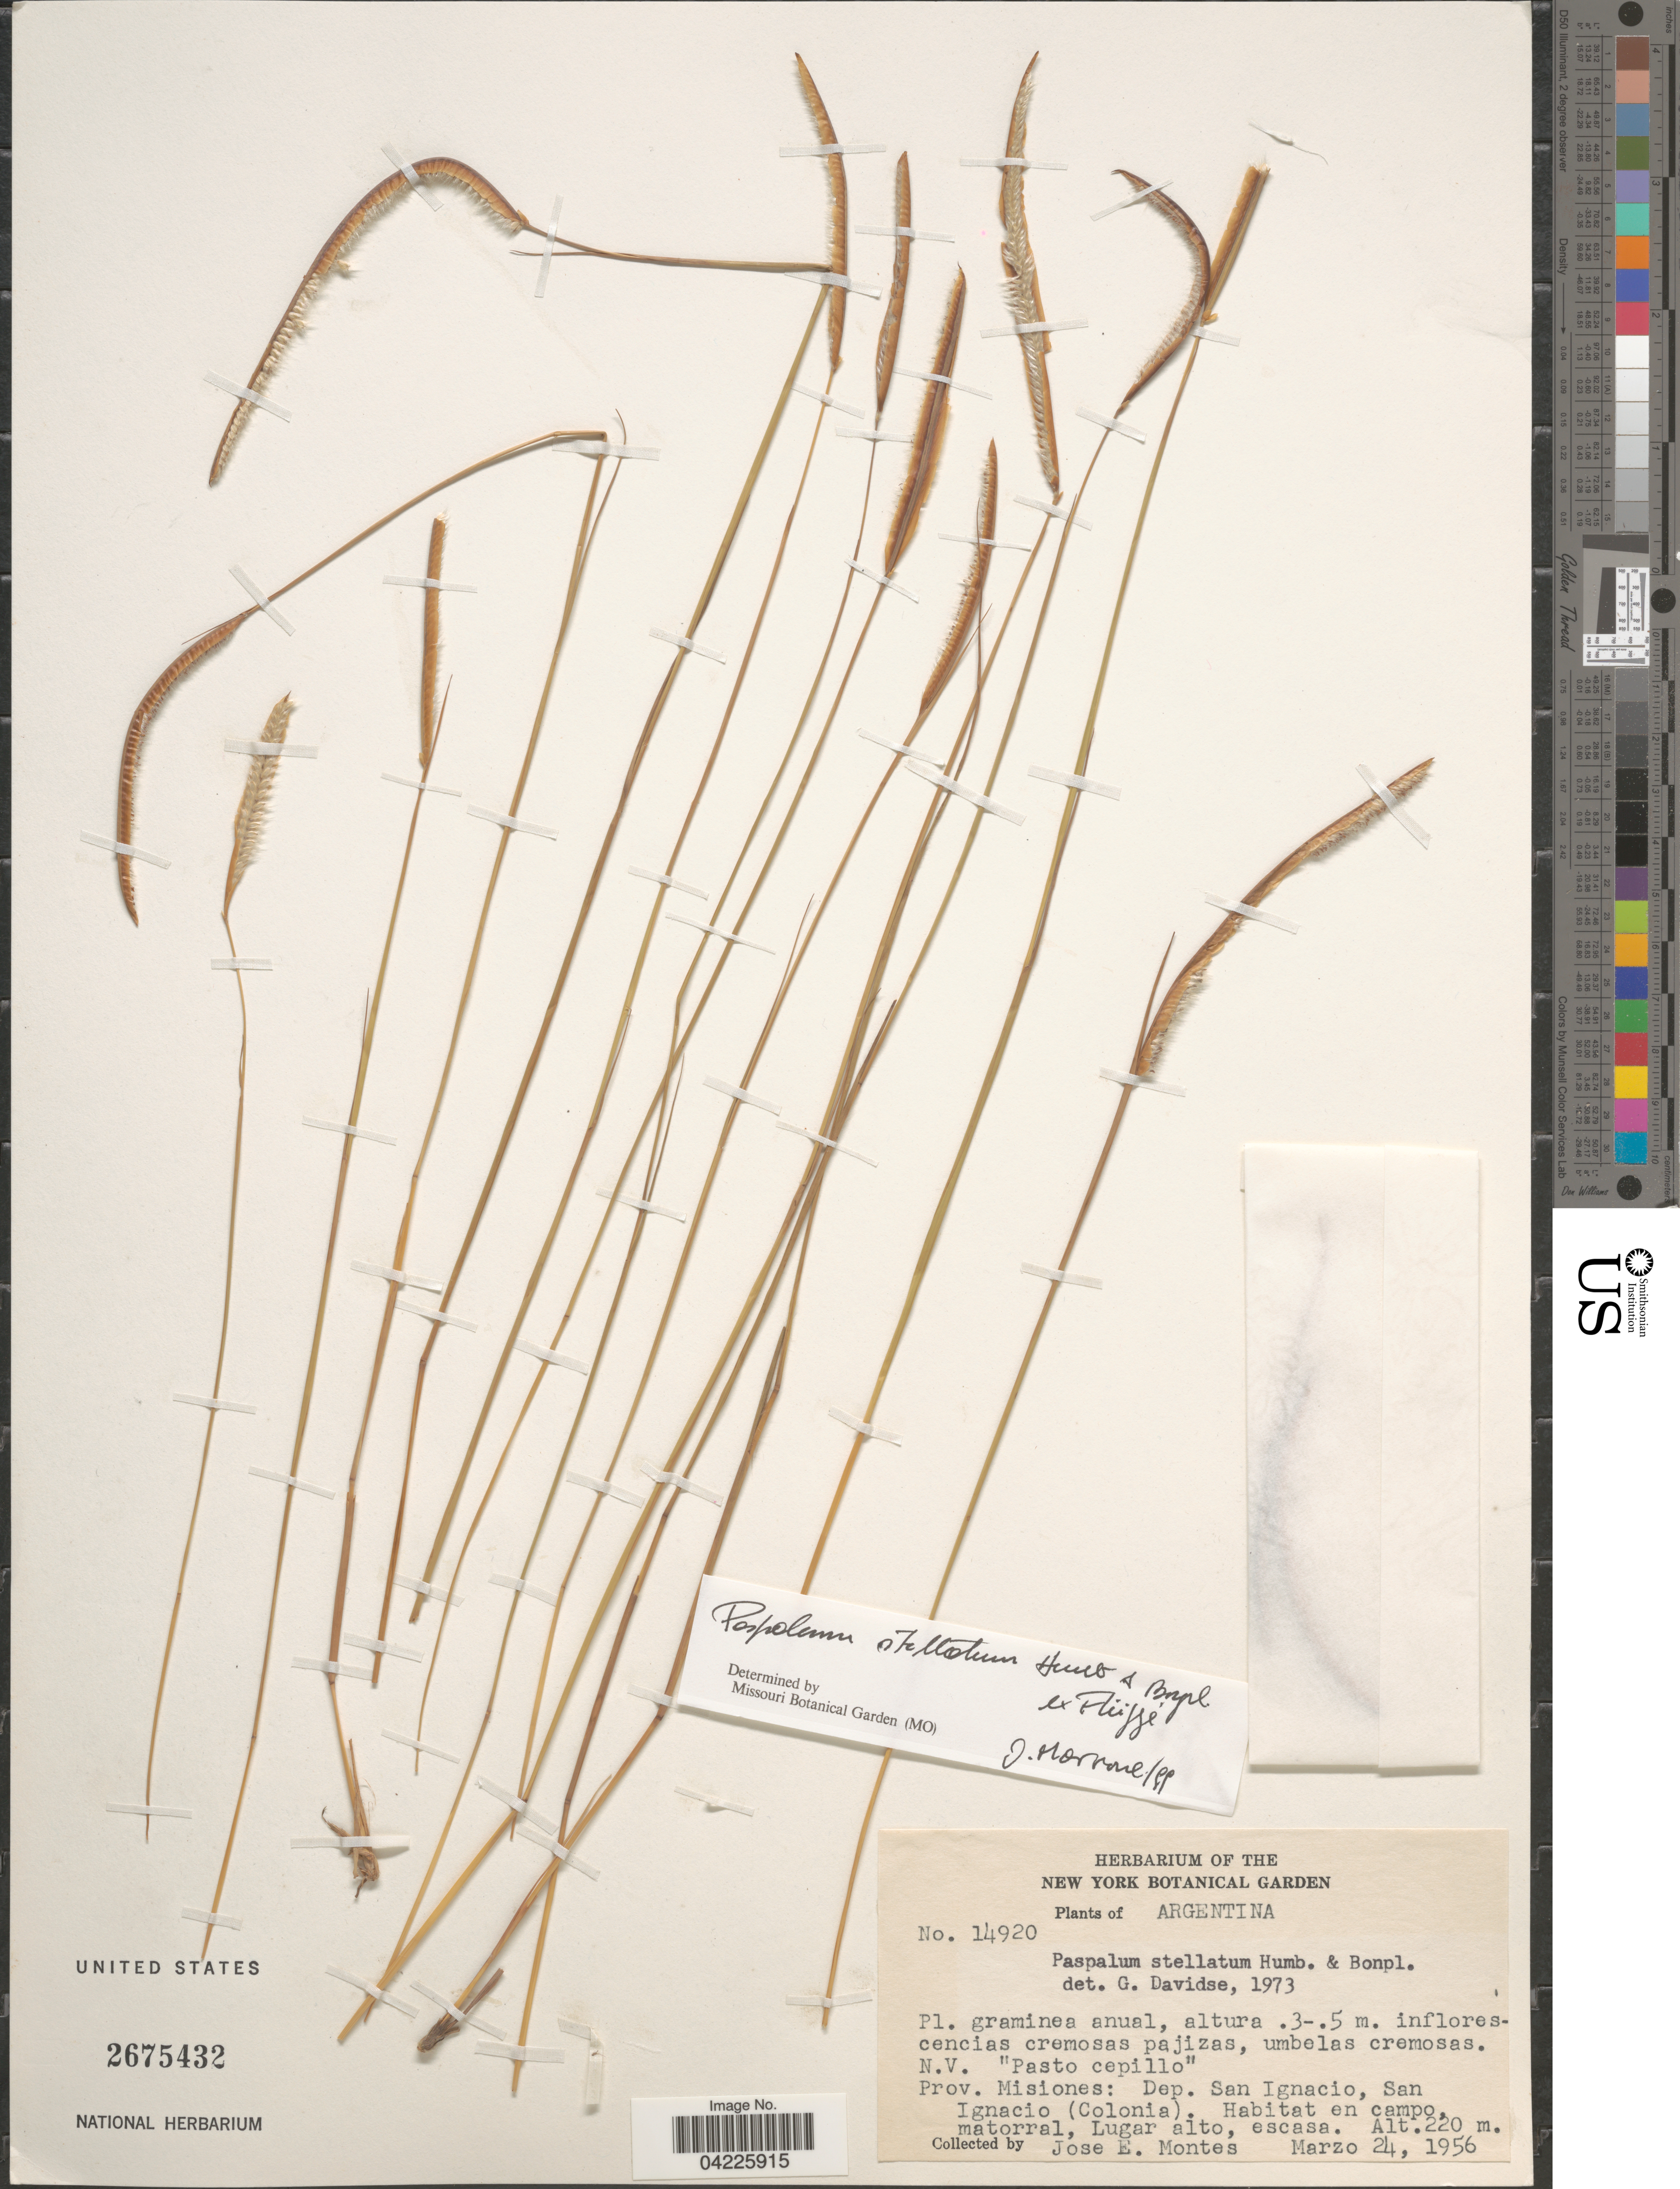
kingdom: Plantae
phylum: Tracheophyta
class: Liliopsida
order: Poales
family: Poaceae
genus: Paspalum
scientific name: Paspalum stellatum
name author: Humb. & Bonpl. ex Flüggé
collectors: J. E. Montes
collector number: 14920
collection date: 1956-03-24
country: Argentina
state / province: Misiones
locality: Dep. San Ignacio, San Ignacio (Colonia).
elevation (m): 220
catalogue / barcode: US 2675432